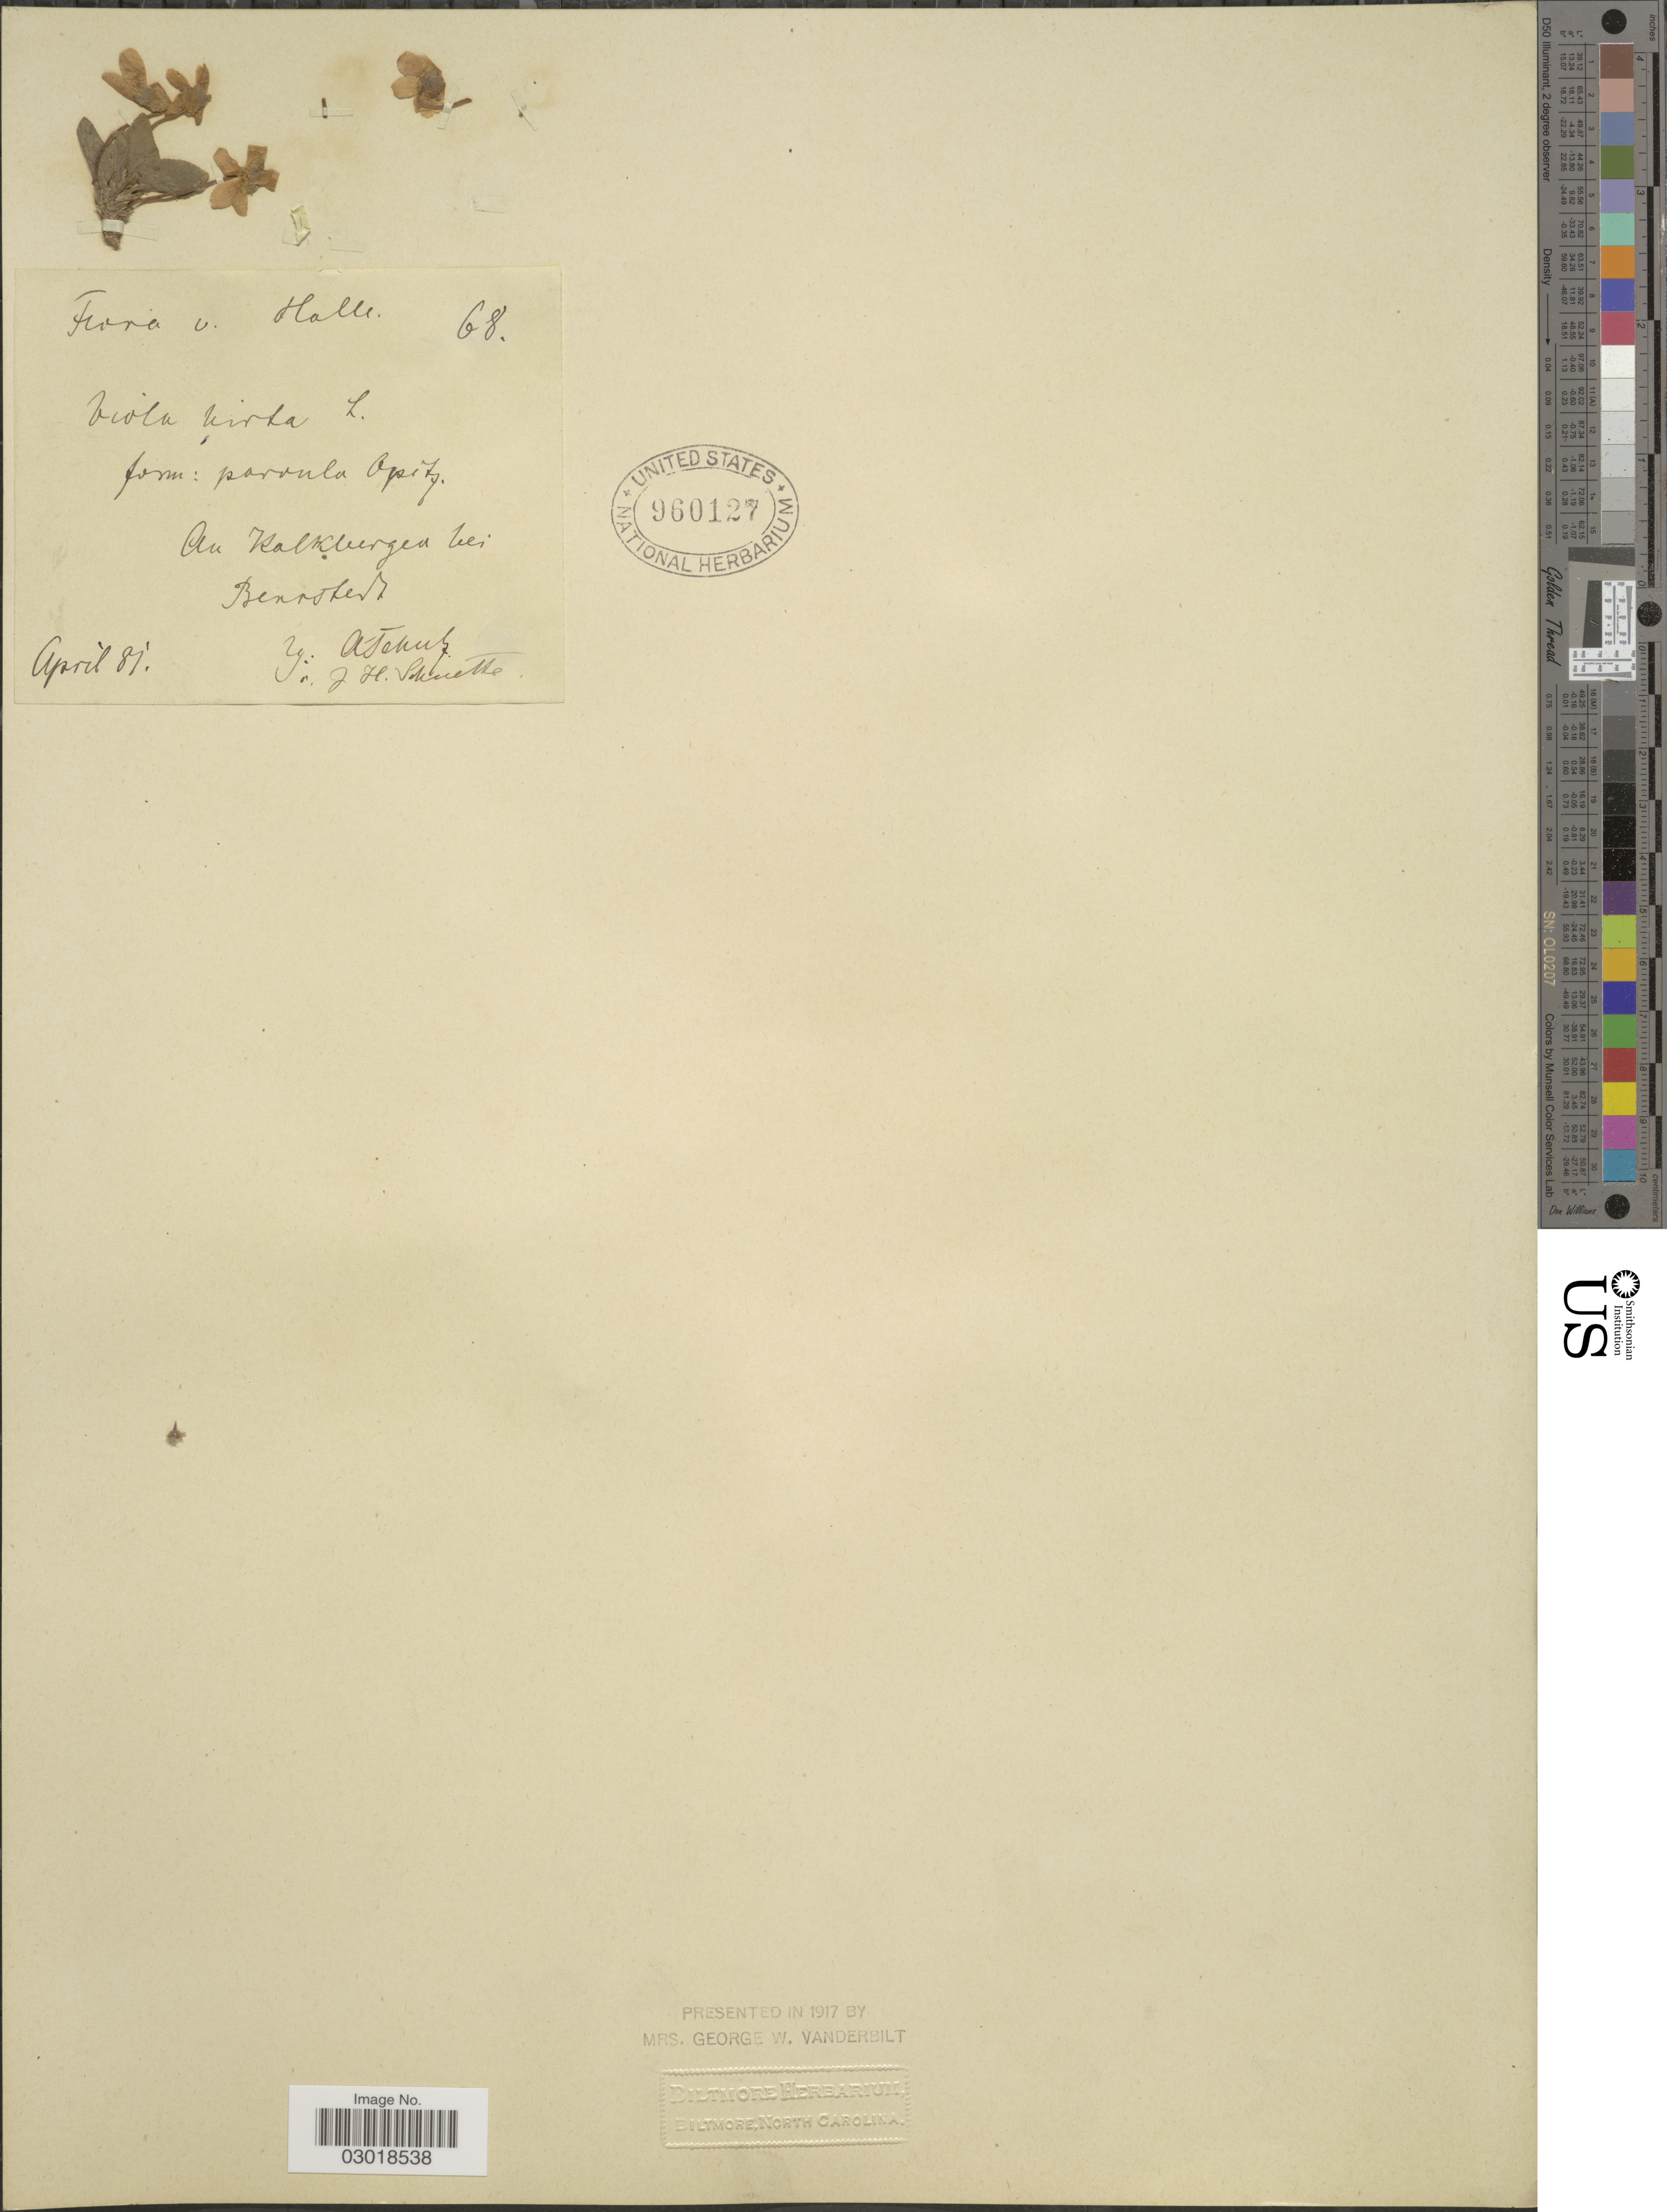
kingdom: Plantae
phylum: Tracheophyta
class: Magnoliopsida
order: Malpighiales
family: Violaceae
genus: Viola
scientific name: Viola hirta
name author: L.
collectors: A. Schulz & J. H. Schuette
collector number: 68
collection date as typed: Transcribed d/m/y: /4/81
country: Germany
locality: Halle. Au Kalkurgen bei Bennstedt.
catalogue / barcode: US 960127